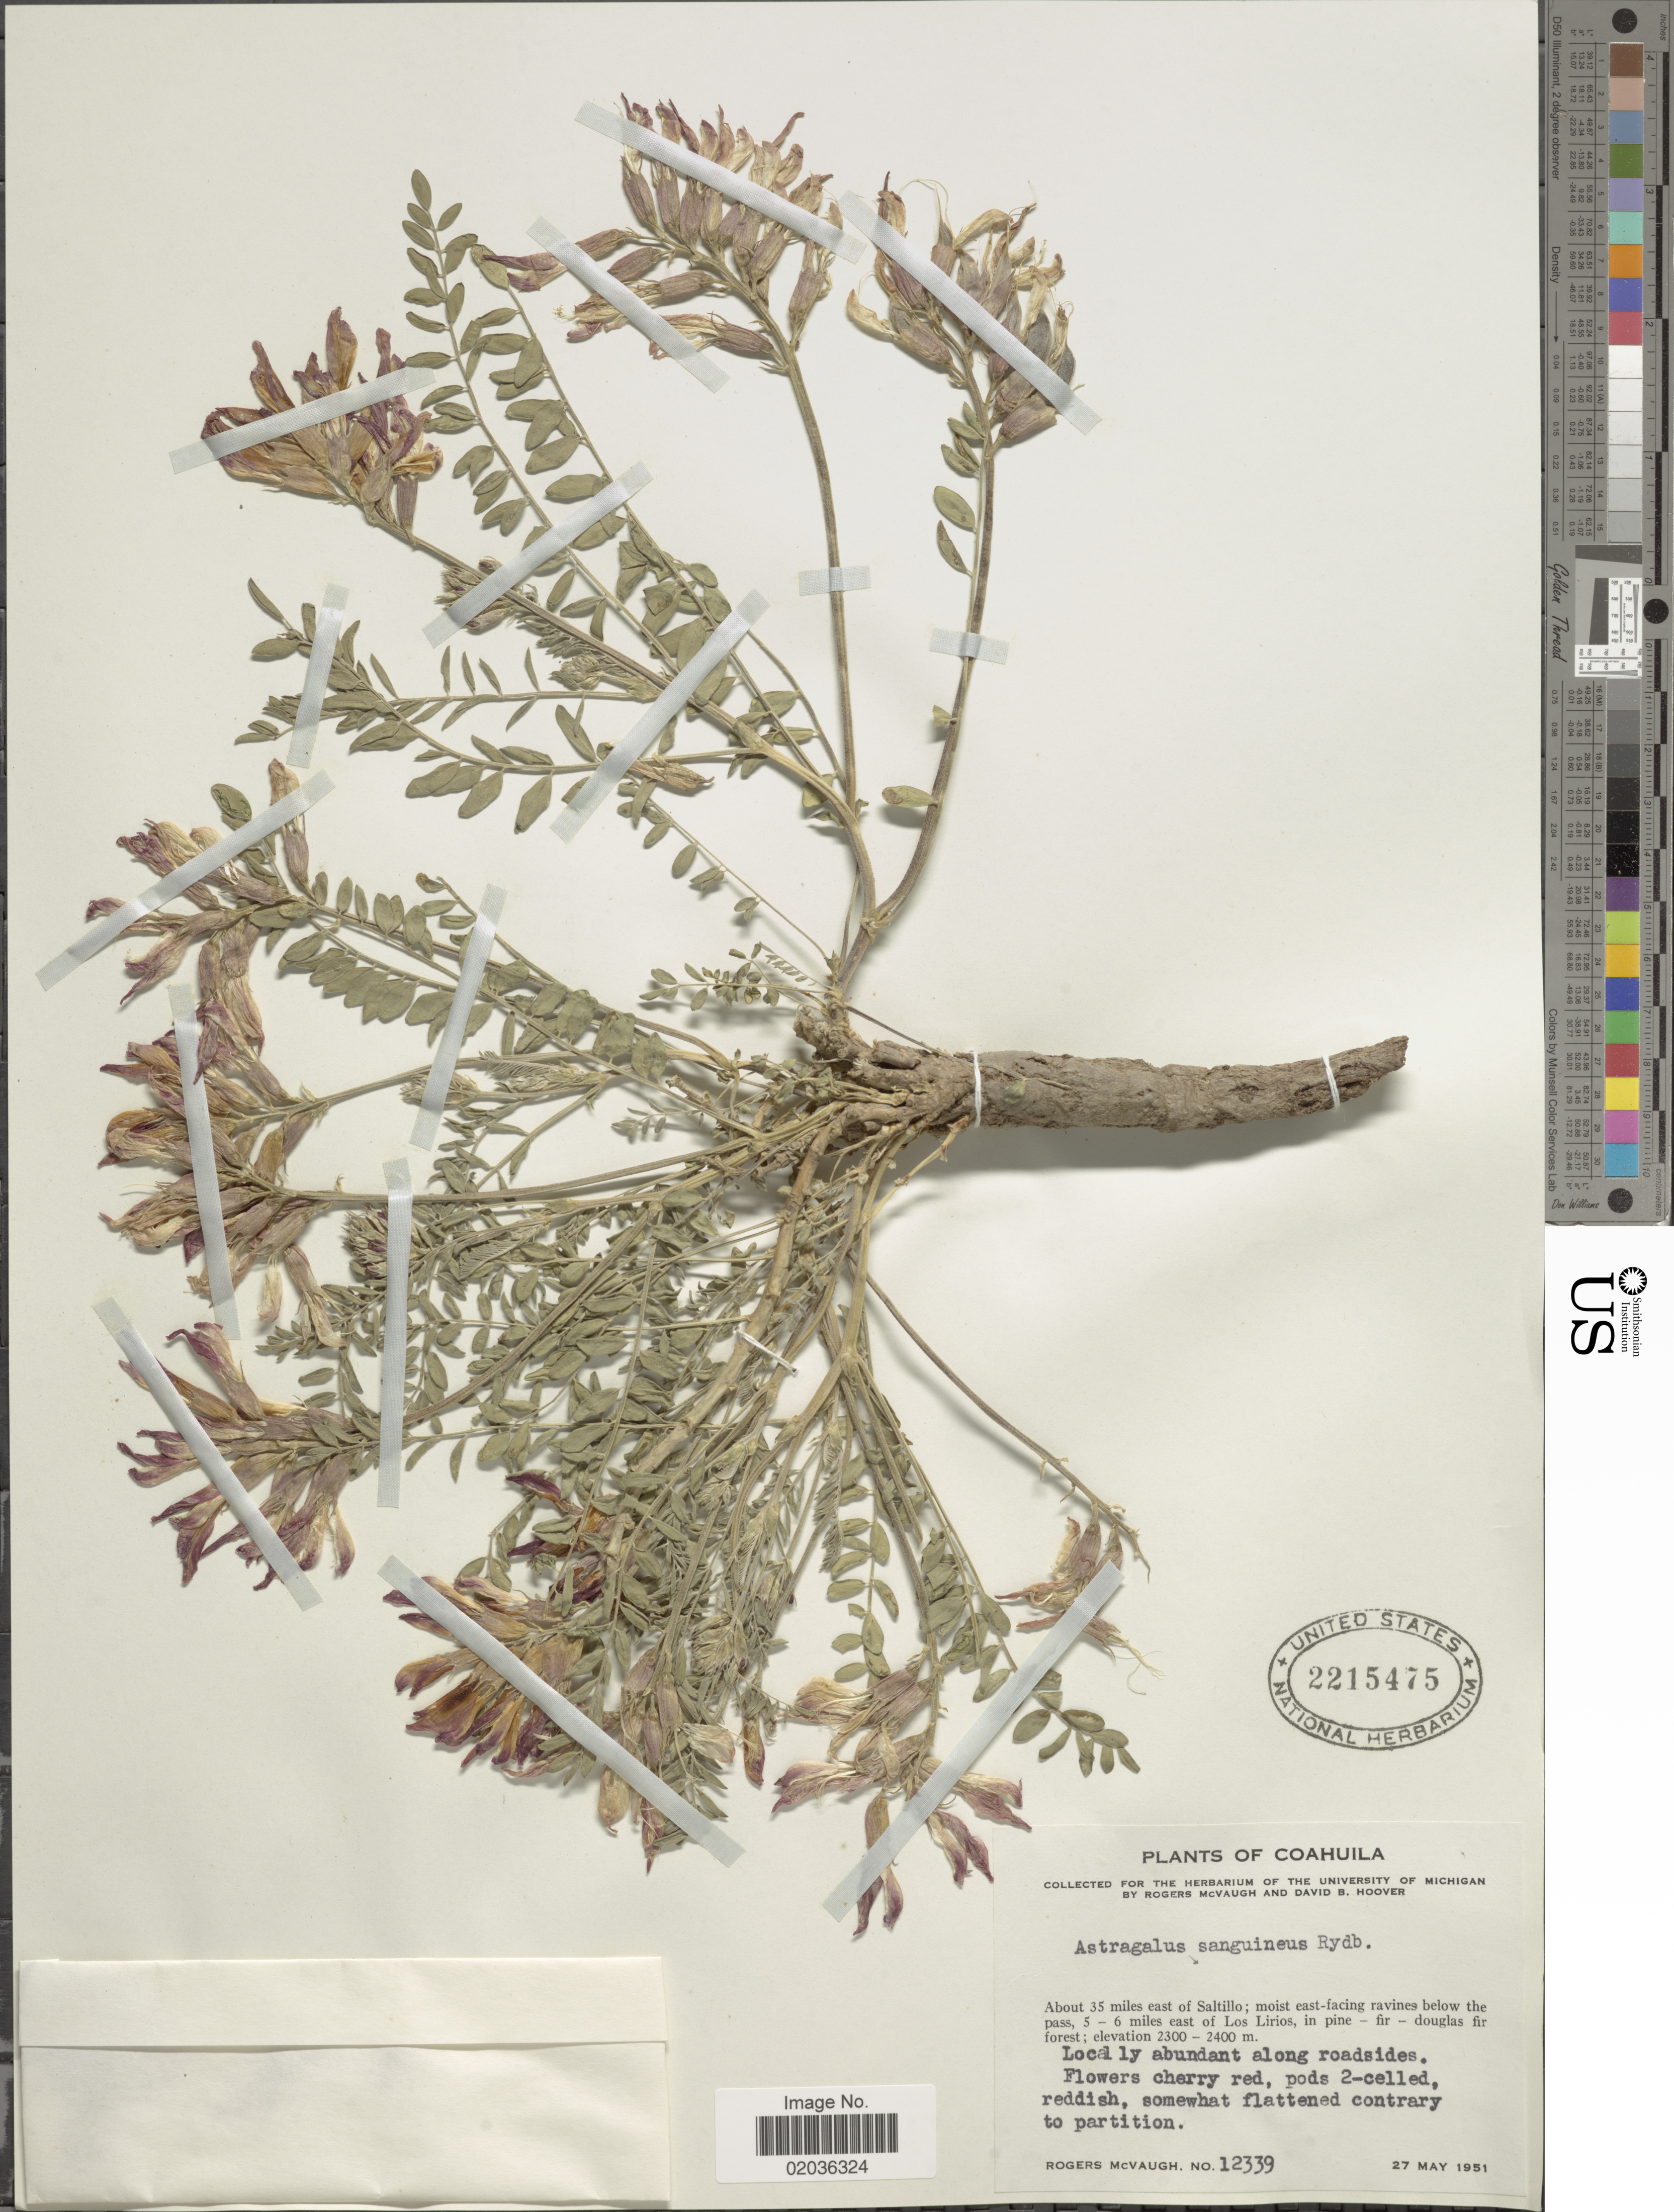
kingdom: Plantae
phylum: Tracheophyta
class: Magnoliopsida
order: Fabales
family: Fabaceae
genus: Astragalus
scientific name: Astragalus sanguineus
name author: Rydb.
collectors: R. McVaugh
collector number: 12339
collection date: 1951-05-27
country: Mexico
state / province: Coahuila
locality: About 35 miles east of Saltillo; moist east- facing ravines below the pass, 5- 6 miles east of Los Lirios, in pine - fir - douglas fir forest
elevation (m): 2300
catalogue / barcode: US 2215475